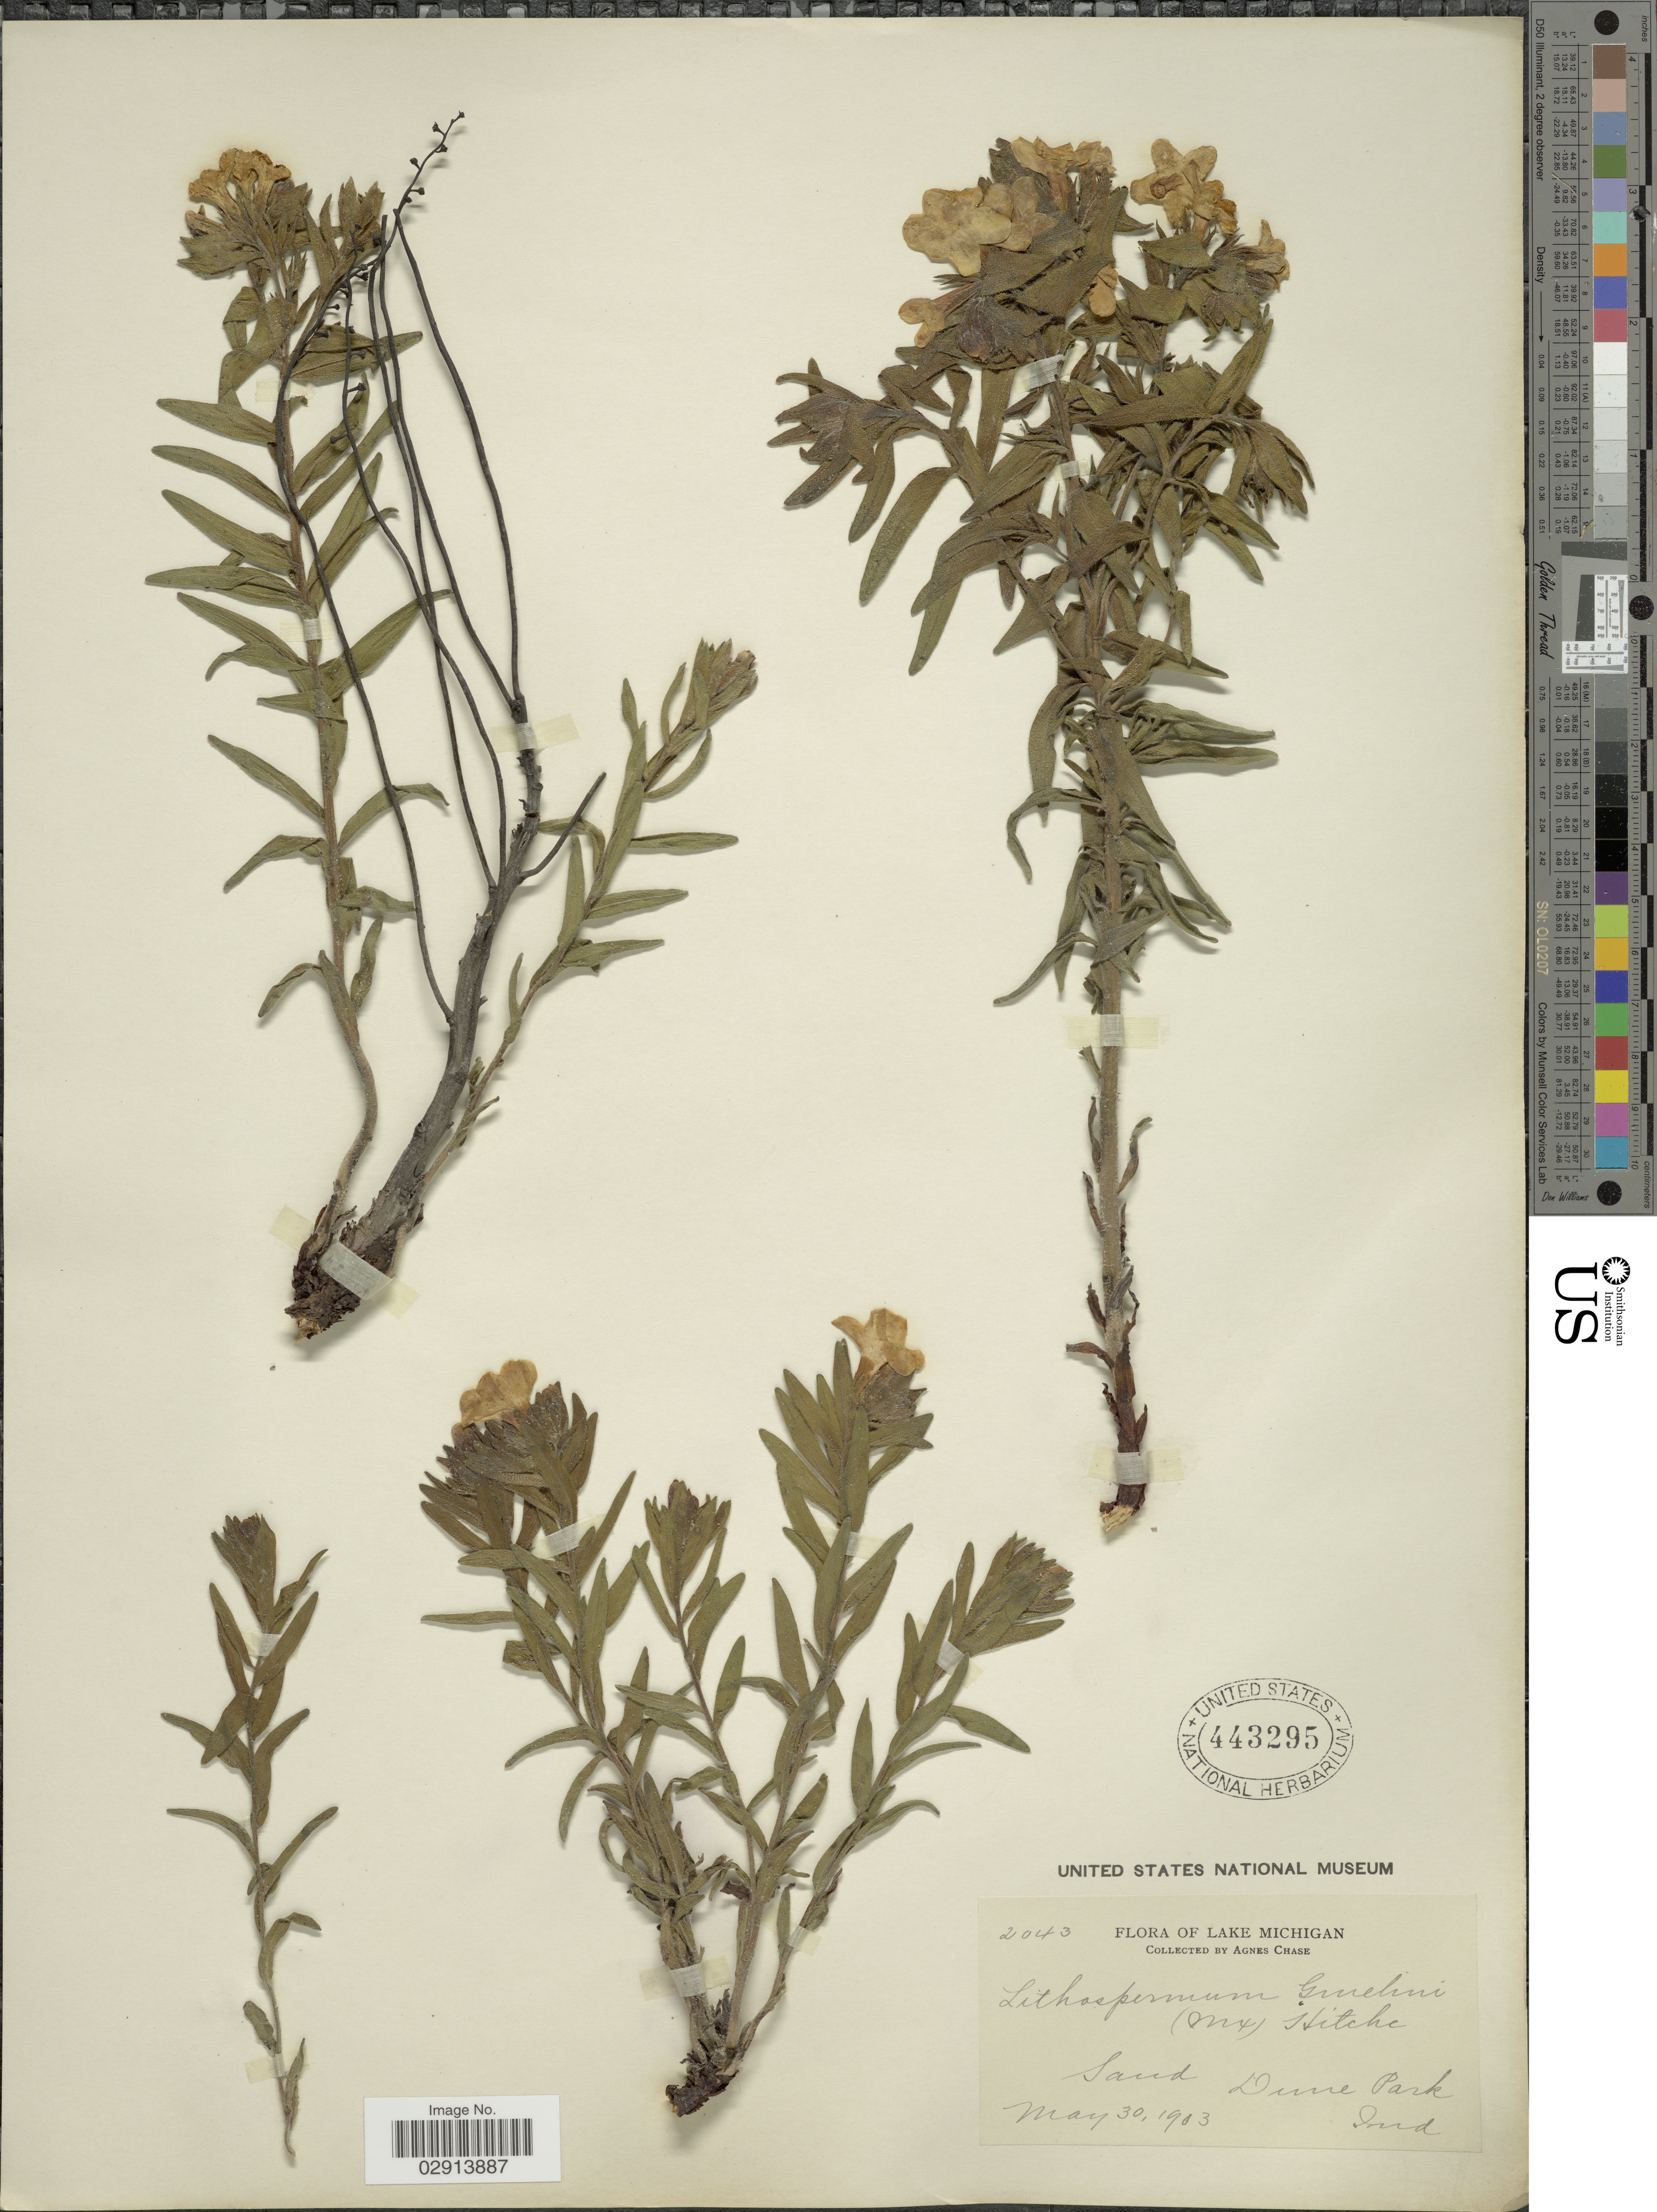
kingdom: Plantae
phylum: Tracheophyta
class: Magnoliopsida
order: Boraginales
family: Boraginaceae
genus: Lithospermum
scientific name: Lithospermum caroliniense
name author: (J.F. Gmel.) MacMill.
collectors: A. Chase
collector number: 2043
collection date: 1903-05-30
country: United States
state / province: Indiana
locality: Lake Michigan. San Dune Park.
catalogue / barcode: US 443295